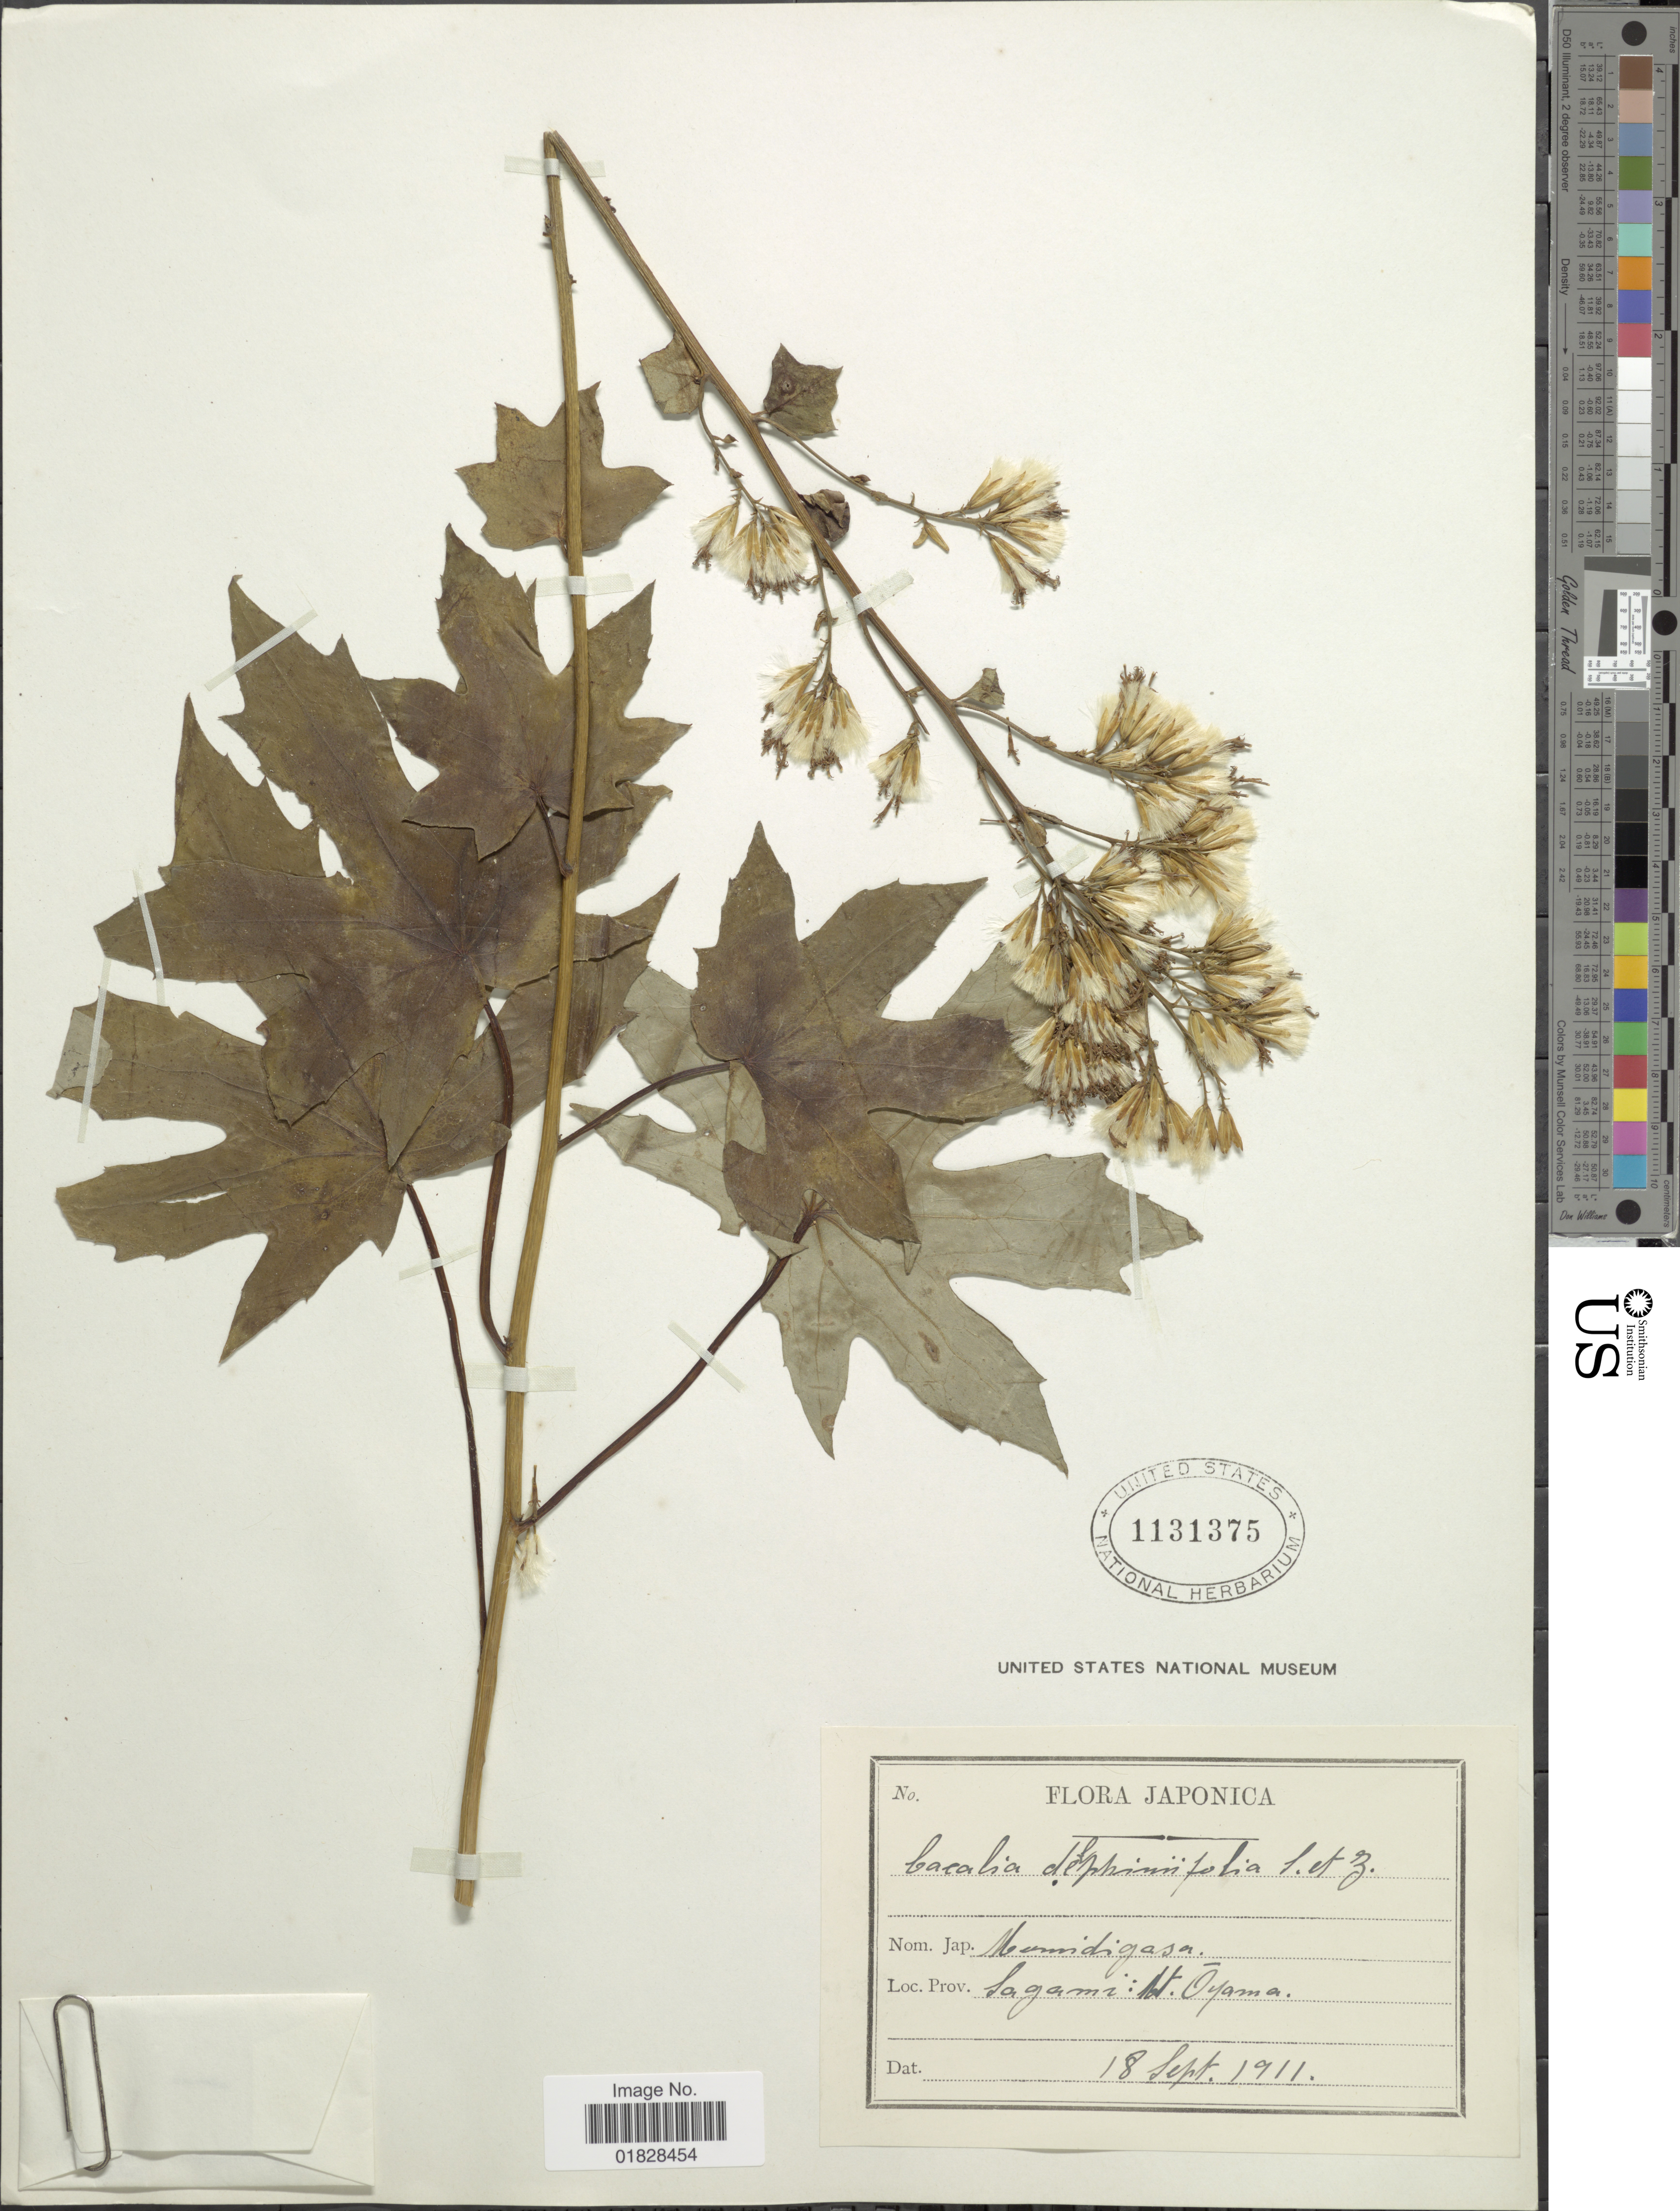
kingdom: Plantae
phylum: Tracheophyta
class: Magnoliopsida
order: Asterales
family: Asteraceae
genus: Parasenecio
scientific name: Parasenecio delphiniifolia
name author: H. Koyama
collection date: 1911-09-18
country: Japan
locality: Japonica. Sagami: Mt. Oyama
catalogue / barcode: US 1131375